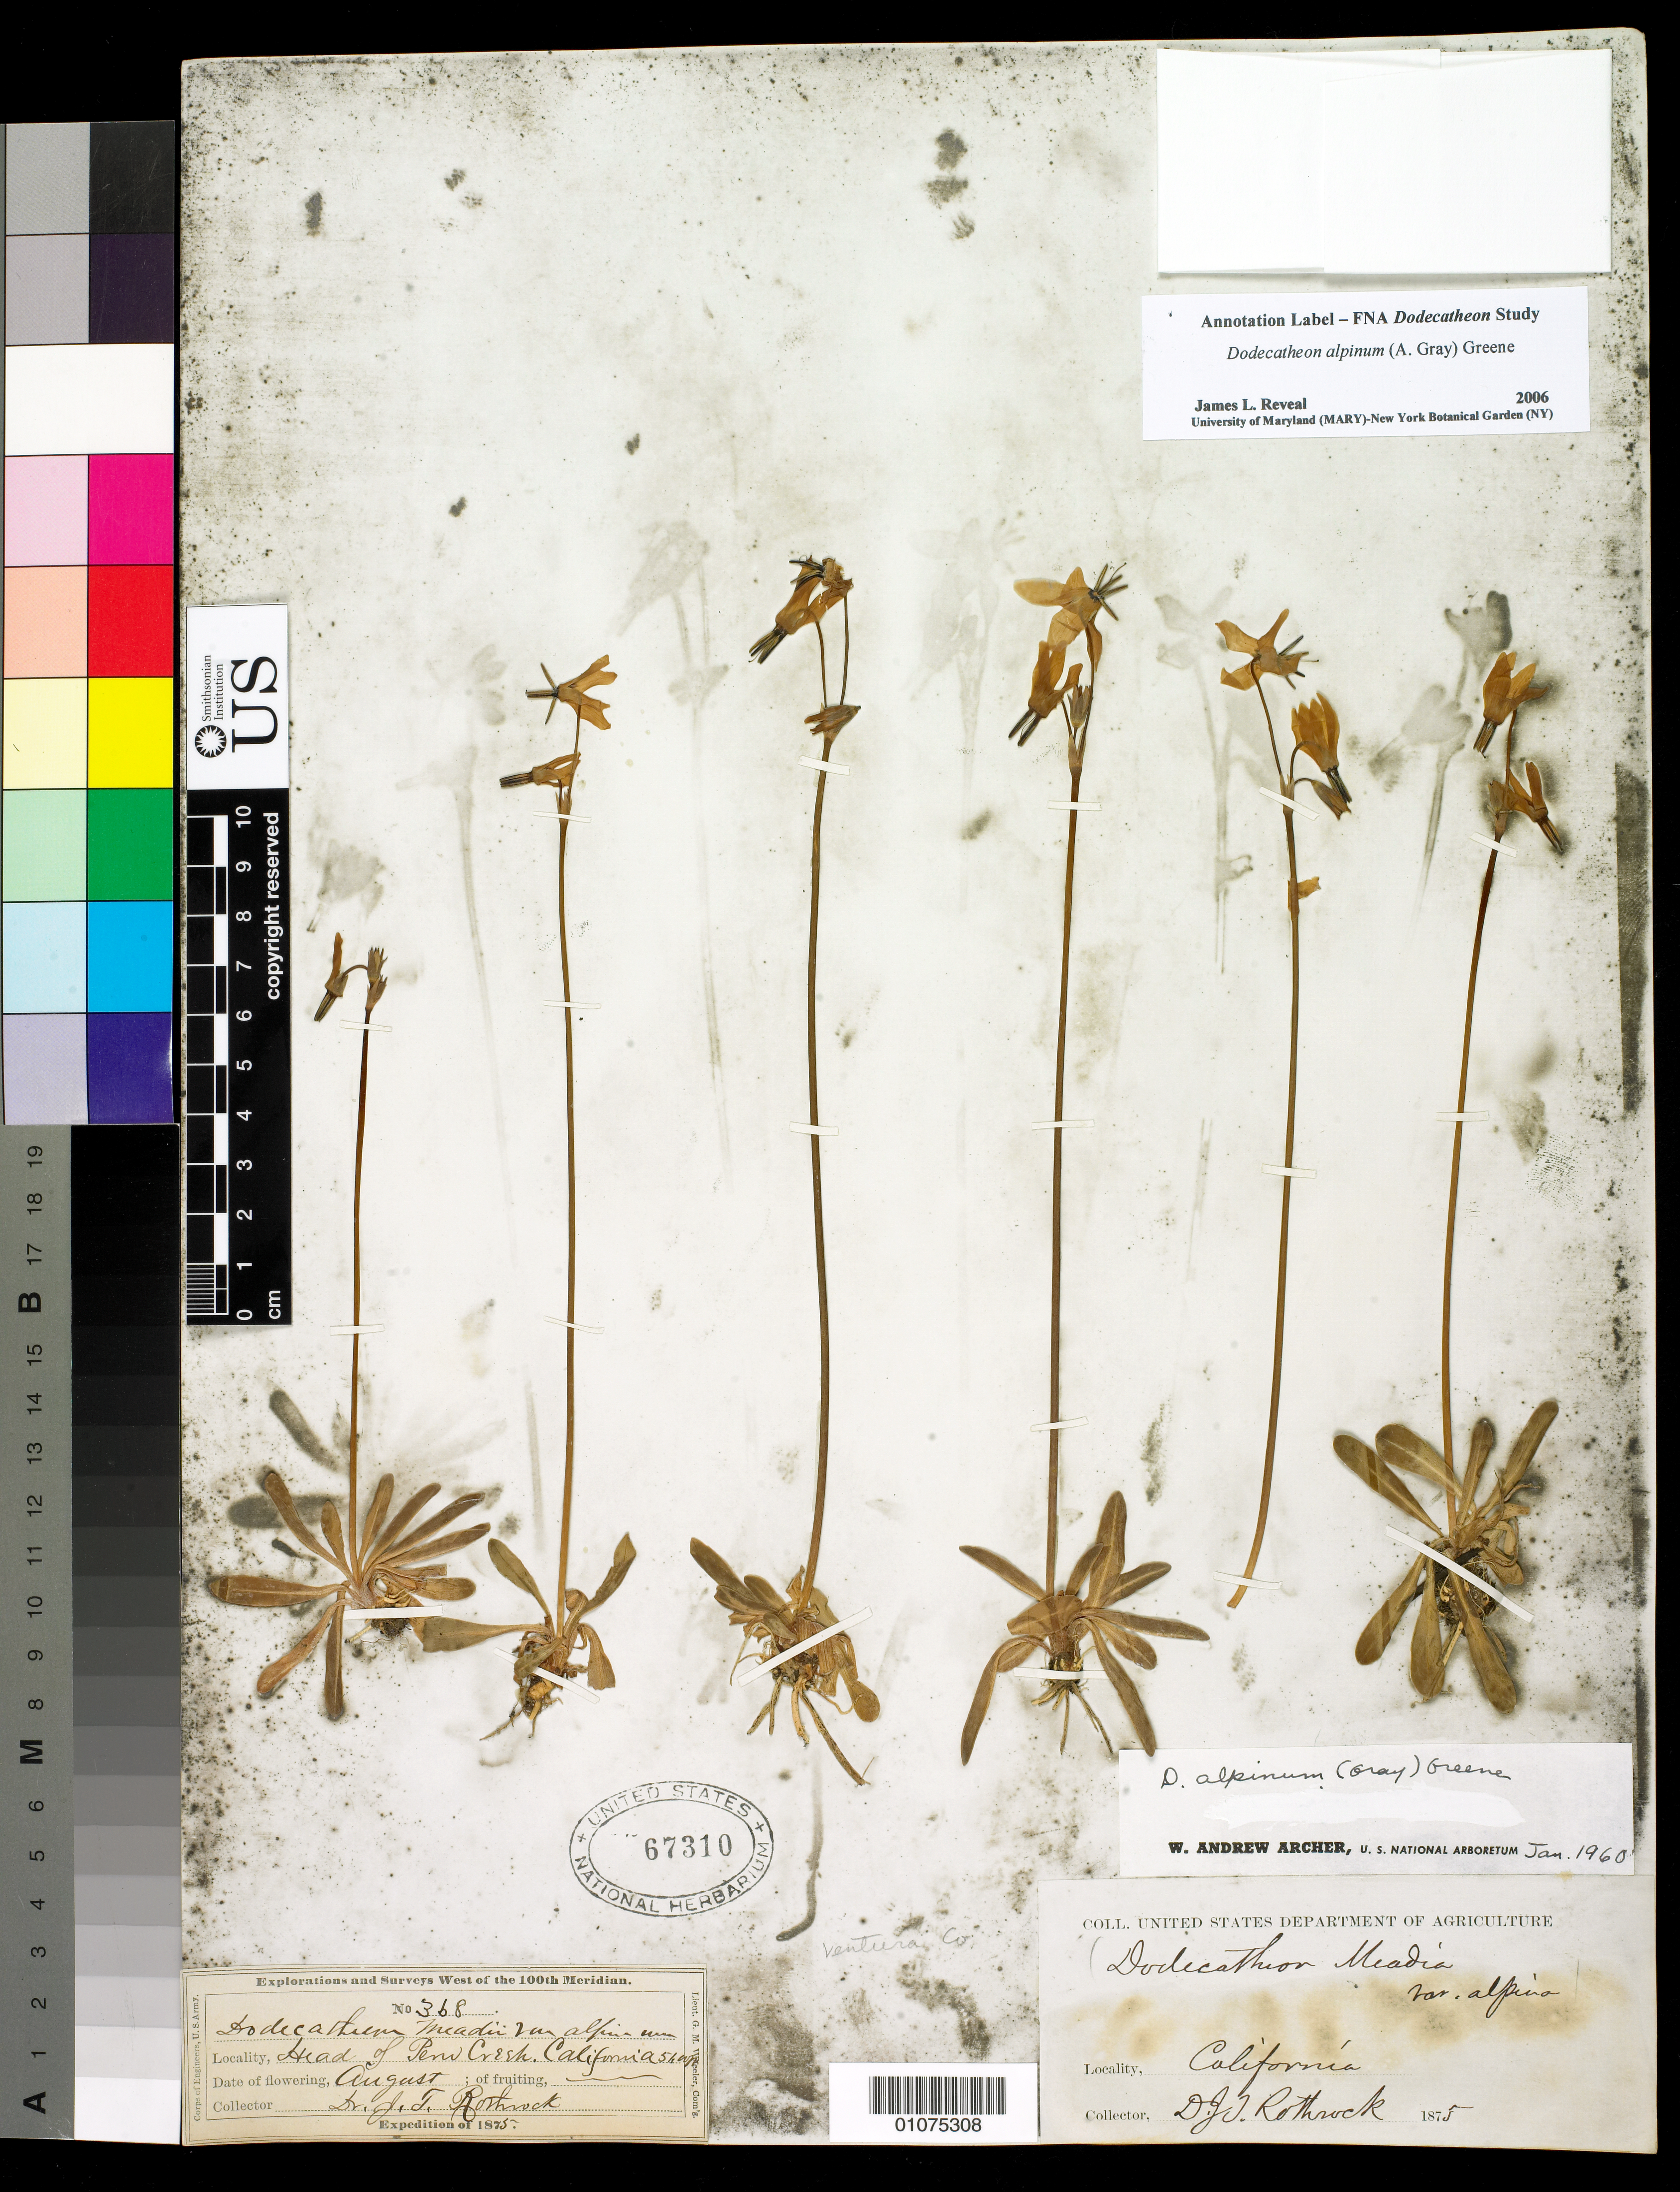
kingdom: Plantae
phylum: Tracheophyta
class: Magnoliopsida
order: Ericales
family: Primulaceae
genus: Dodecatheon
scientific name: Dodecatheon alpinum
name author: (A. Gray) Greene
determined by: Reveal, J. L.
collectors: J. T. Rothrock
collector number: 368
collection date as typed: Aug 1875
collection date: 1875-08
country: United States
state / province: California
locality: Head of Peno Creek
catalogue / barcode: US 67310